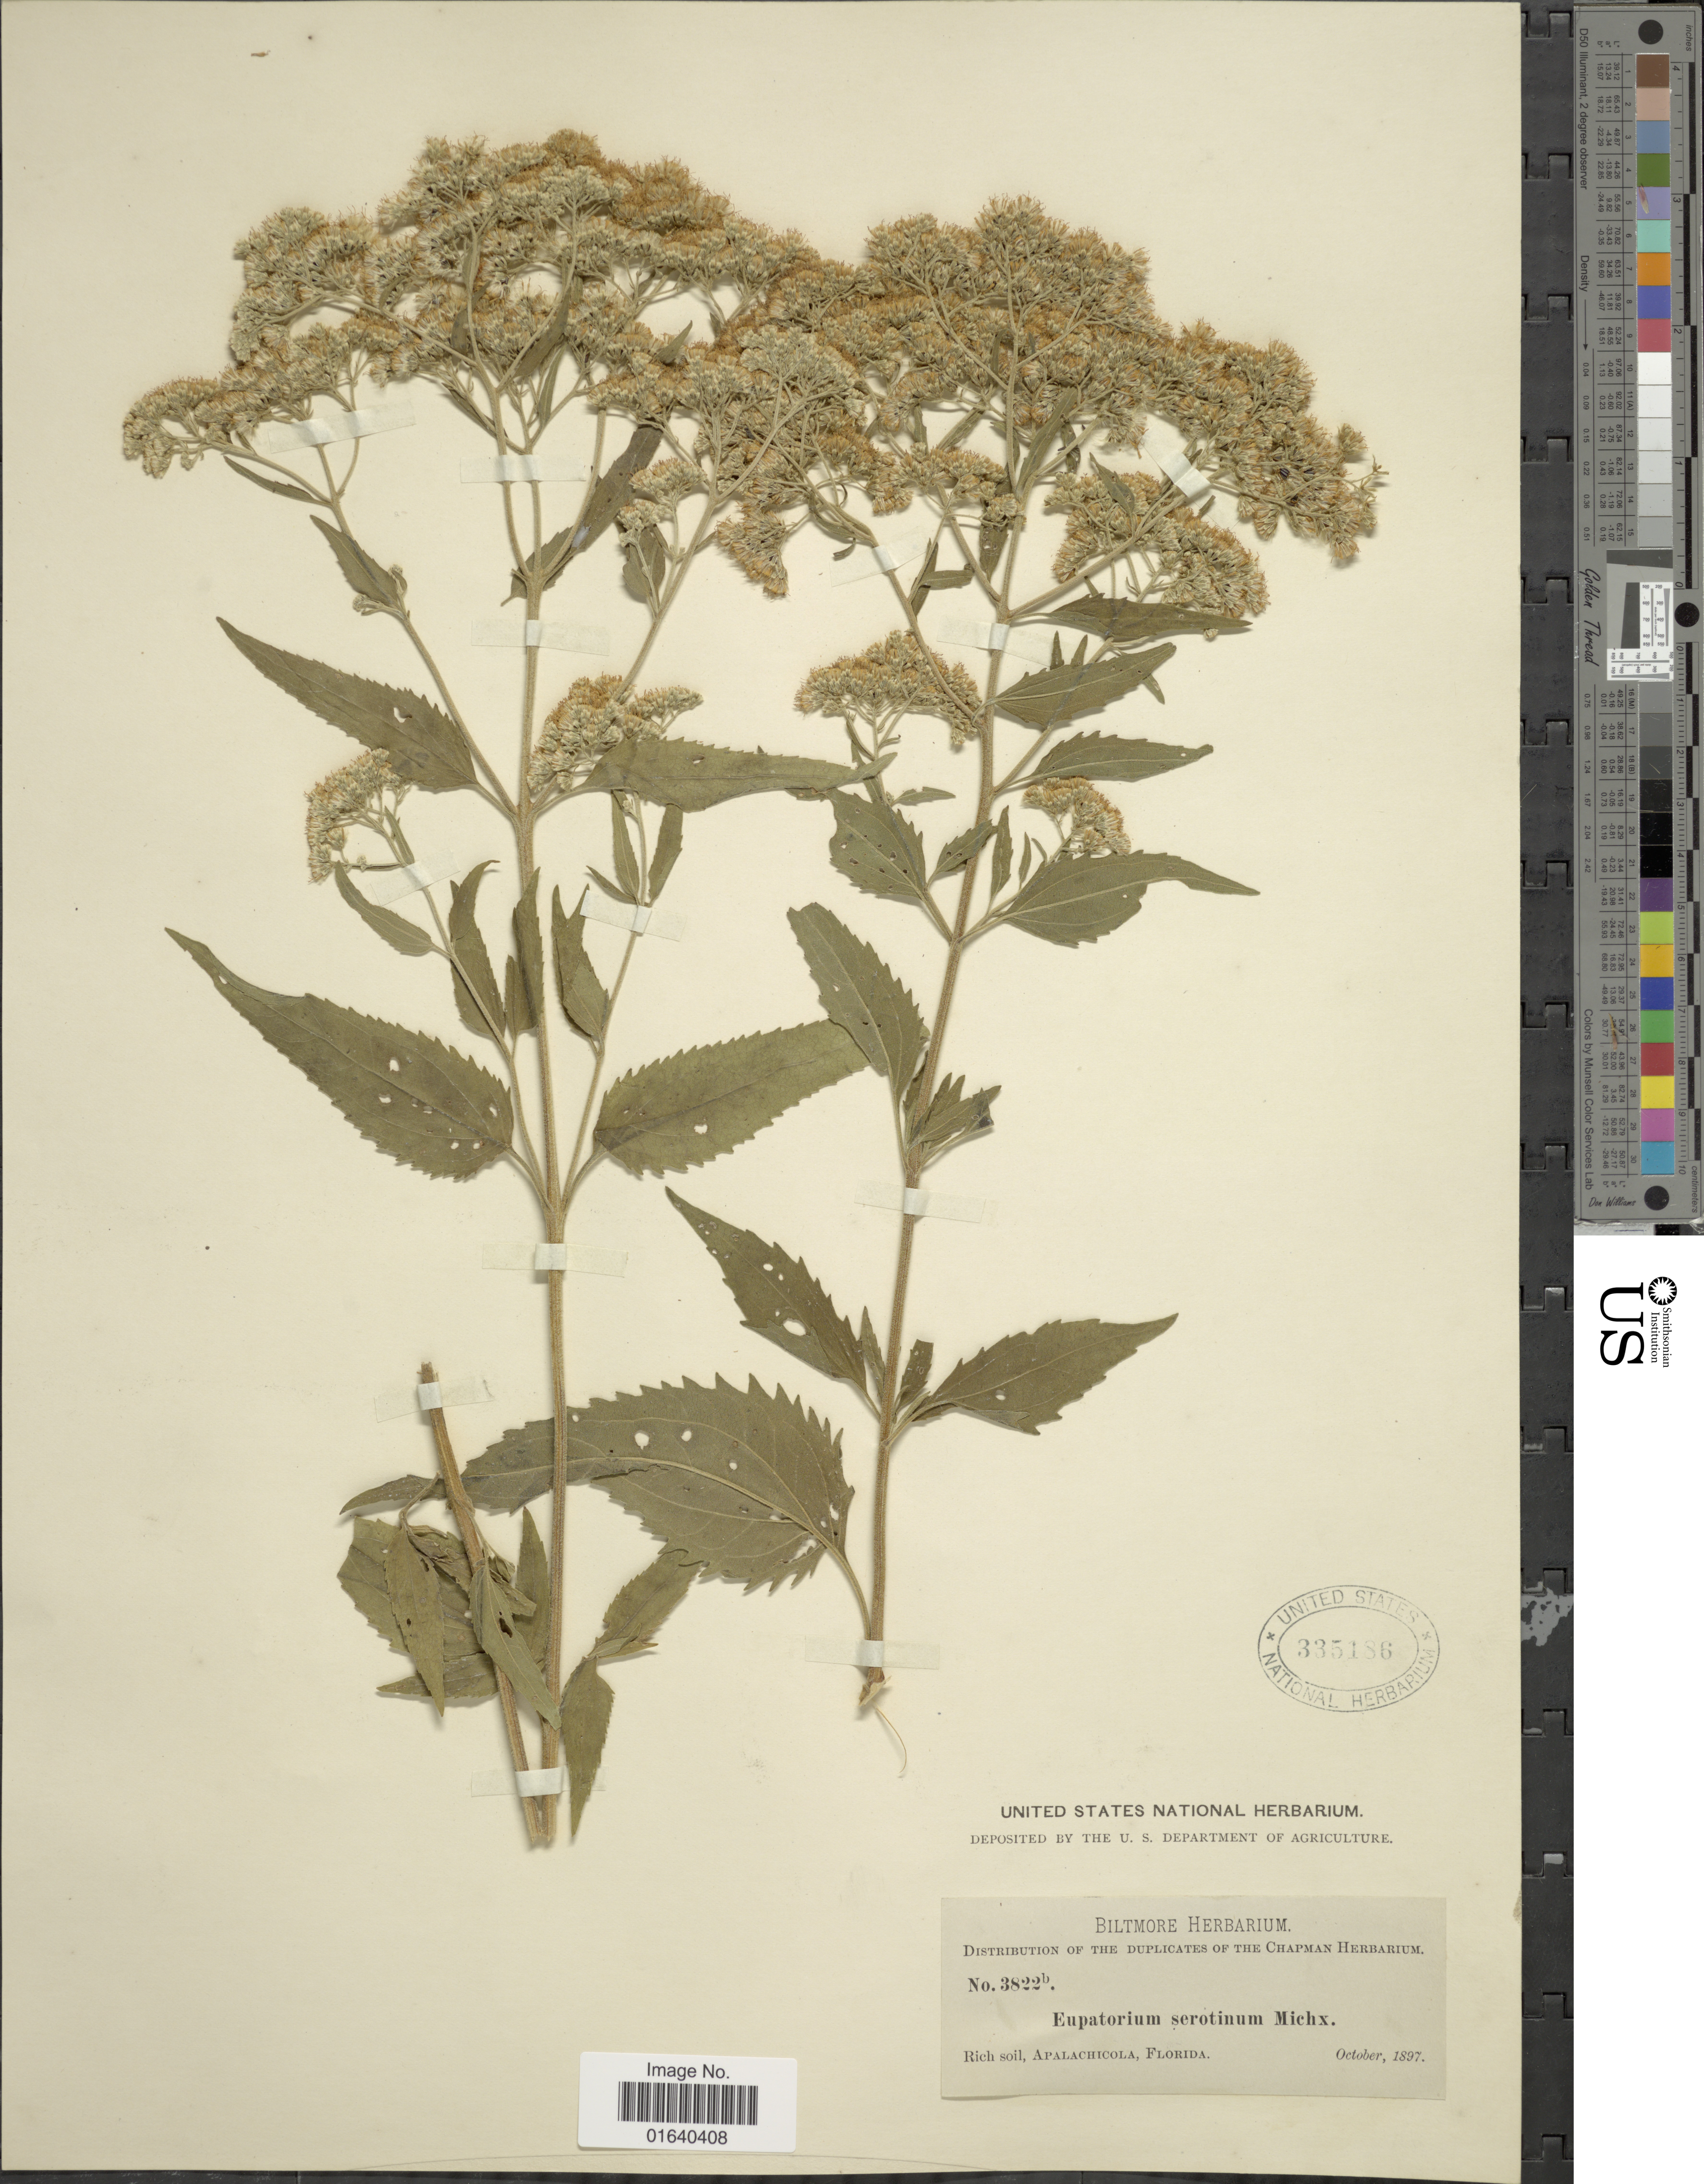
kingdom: Plantae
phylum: Tracheophyta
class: Magnoliopsida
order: Asterales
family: Asteraceae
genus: Eupatorium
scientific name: Eupatorium serotinum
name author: Michx.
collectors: ex herb. Biltmore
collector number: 3822b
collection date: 1897-10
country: United States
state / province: Florida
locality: Rich soil, Apalachicola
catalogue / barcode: US 335186